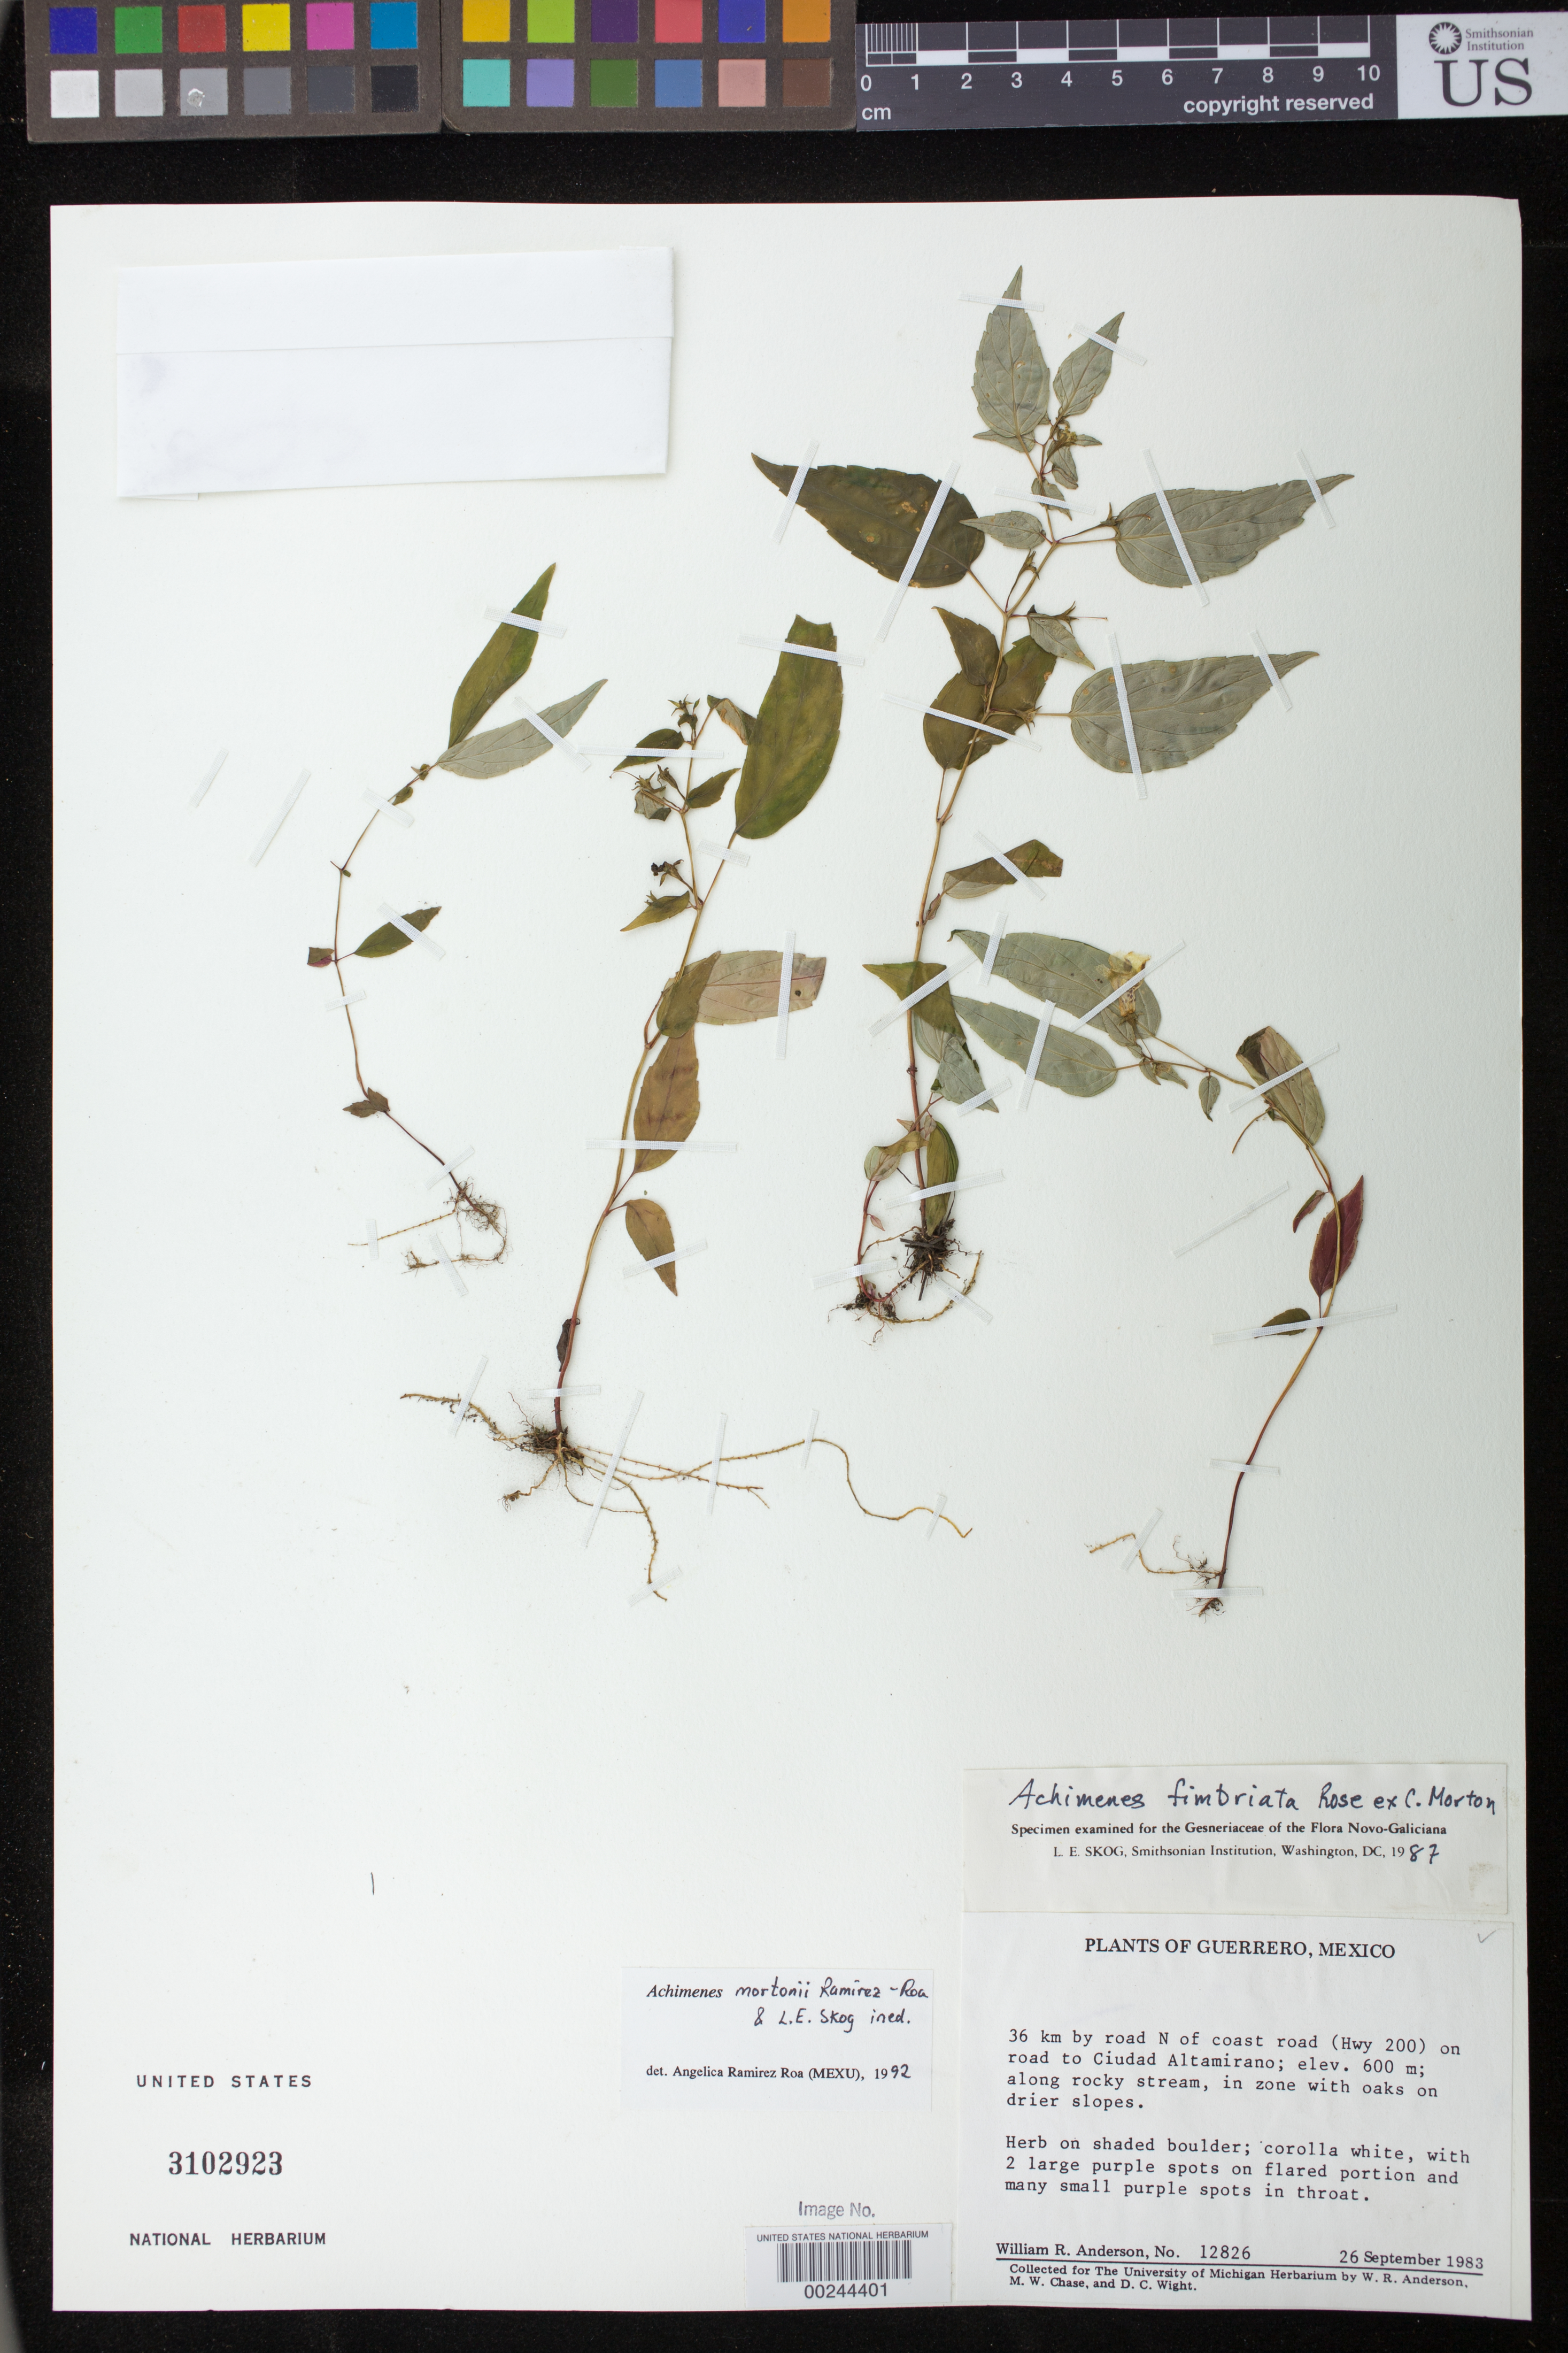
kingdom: Plantae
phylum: Tracheophyta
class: Magnoliopsida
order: Lamiales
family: Gesneriaceae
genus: Achimenes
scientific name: Achimenes fimbriata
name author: Rose ex C.V. Morton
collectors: W. R. Anderson, M. W. Chase & D. C. Wight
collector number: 12826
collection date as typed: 26 Sep 1983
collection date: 1983-09-26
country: Mexico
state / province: Guerrero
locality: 36 km by road N of Coast road (hwy 200) on road to Ciudad Altamirano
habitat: Along rocky stream, in zonewith oaks on drier slopes; on shaded boulder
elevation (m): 600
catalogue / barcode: US 3102923